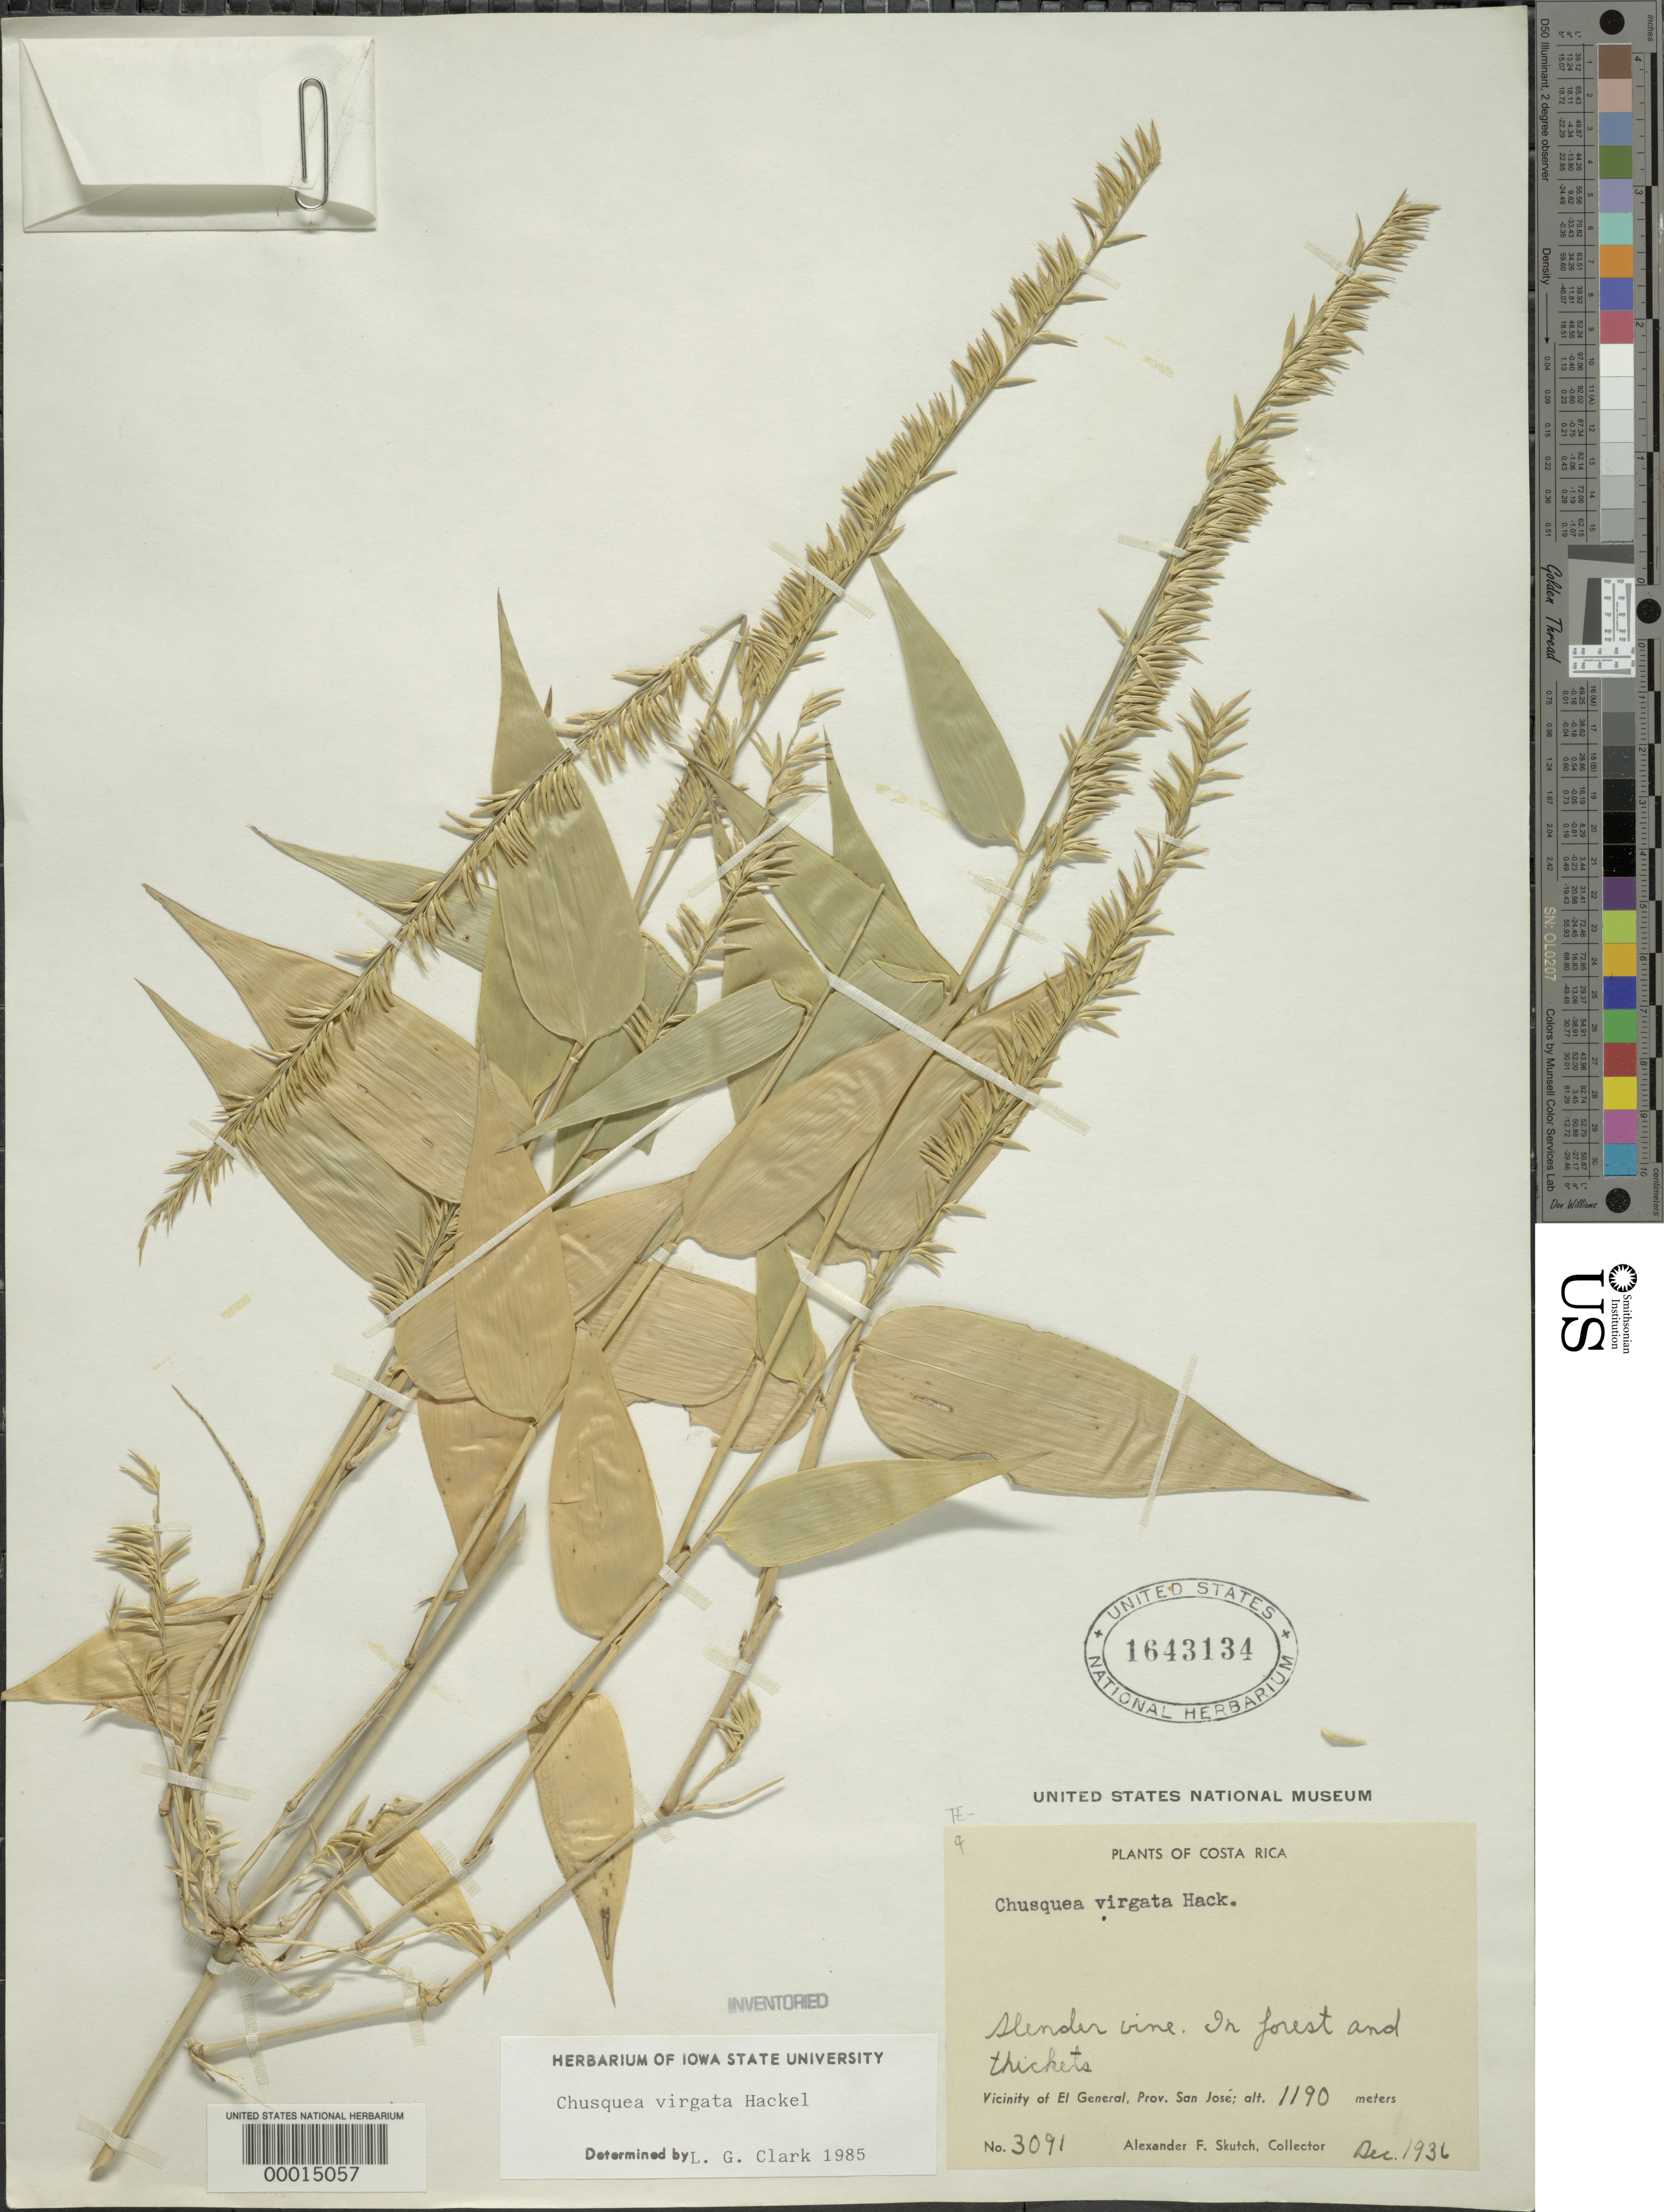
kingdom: Plantae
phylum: Tracheophyta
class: Liliopsida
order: Poales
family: Poaceae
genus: Chusquea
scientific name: Chusquea virgata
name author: Hack.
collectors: A. F. Skutch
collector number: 3091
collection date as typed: Dec 1936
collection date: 1936-12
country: Costa Rica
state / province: San José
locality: El General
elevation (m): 1190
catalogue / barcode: US 1643134